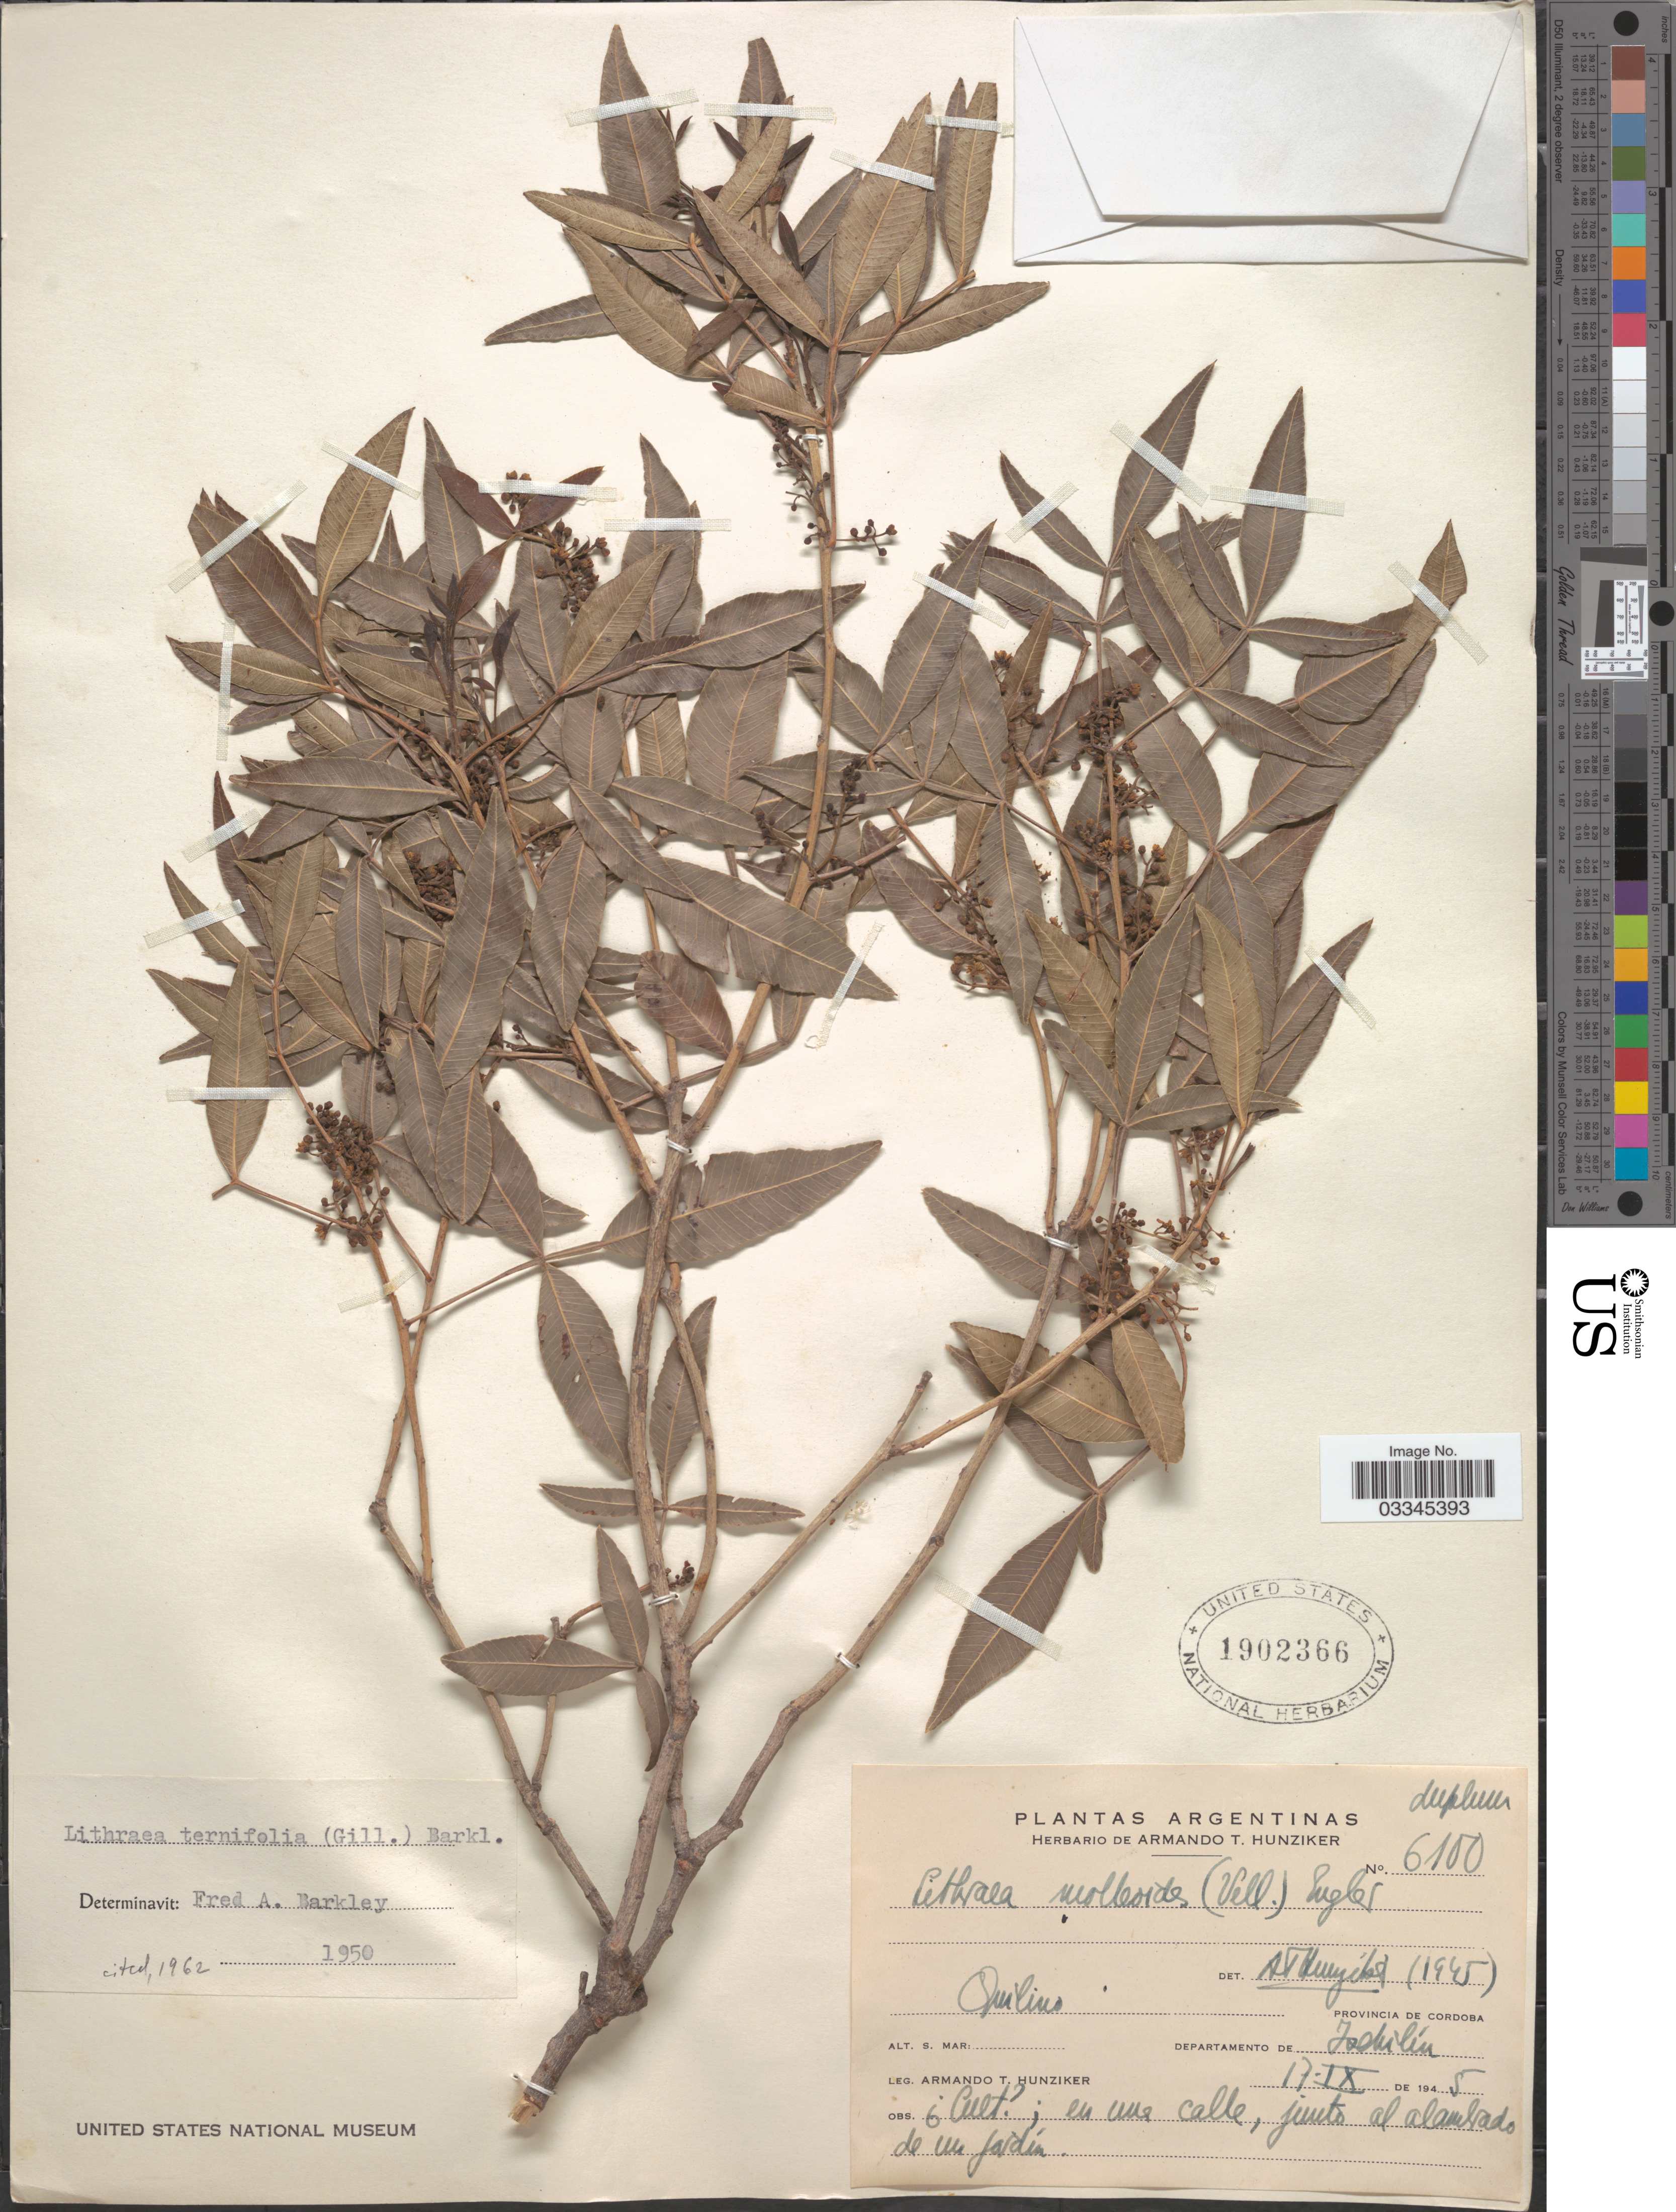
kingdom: Plantae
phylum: Tracheophyta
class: Magnoliopsida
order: Sapindales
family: Anacardiaceae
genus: Lithraea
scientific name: Lithraea ternifolia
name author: (Gillies ex Hook.) F.A. Barkley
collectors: A. T. Hunziker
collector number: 6100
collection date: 1945-09-17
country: Argentina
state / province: Cordoba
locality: Quilino, Departamento de Ischilín.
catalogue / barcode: US 1902366